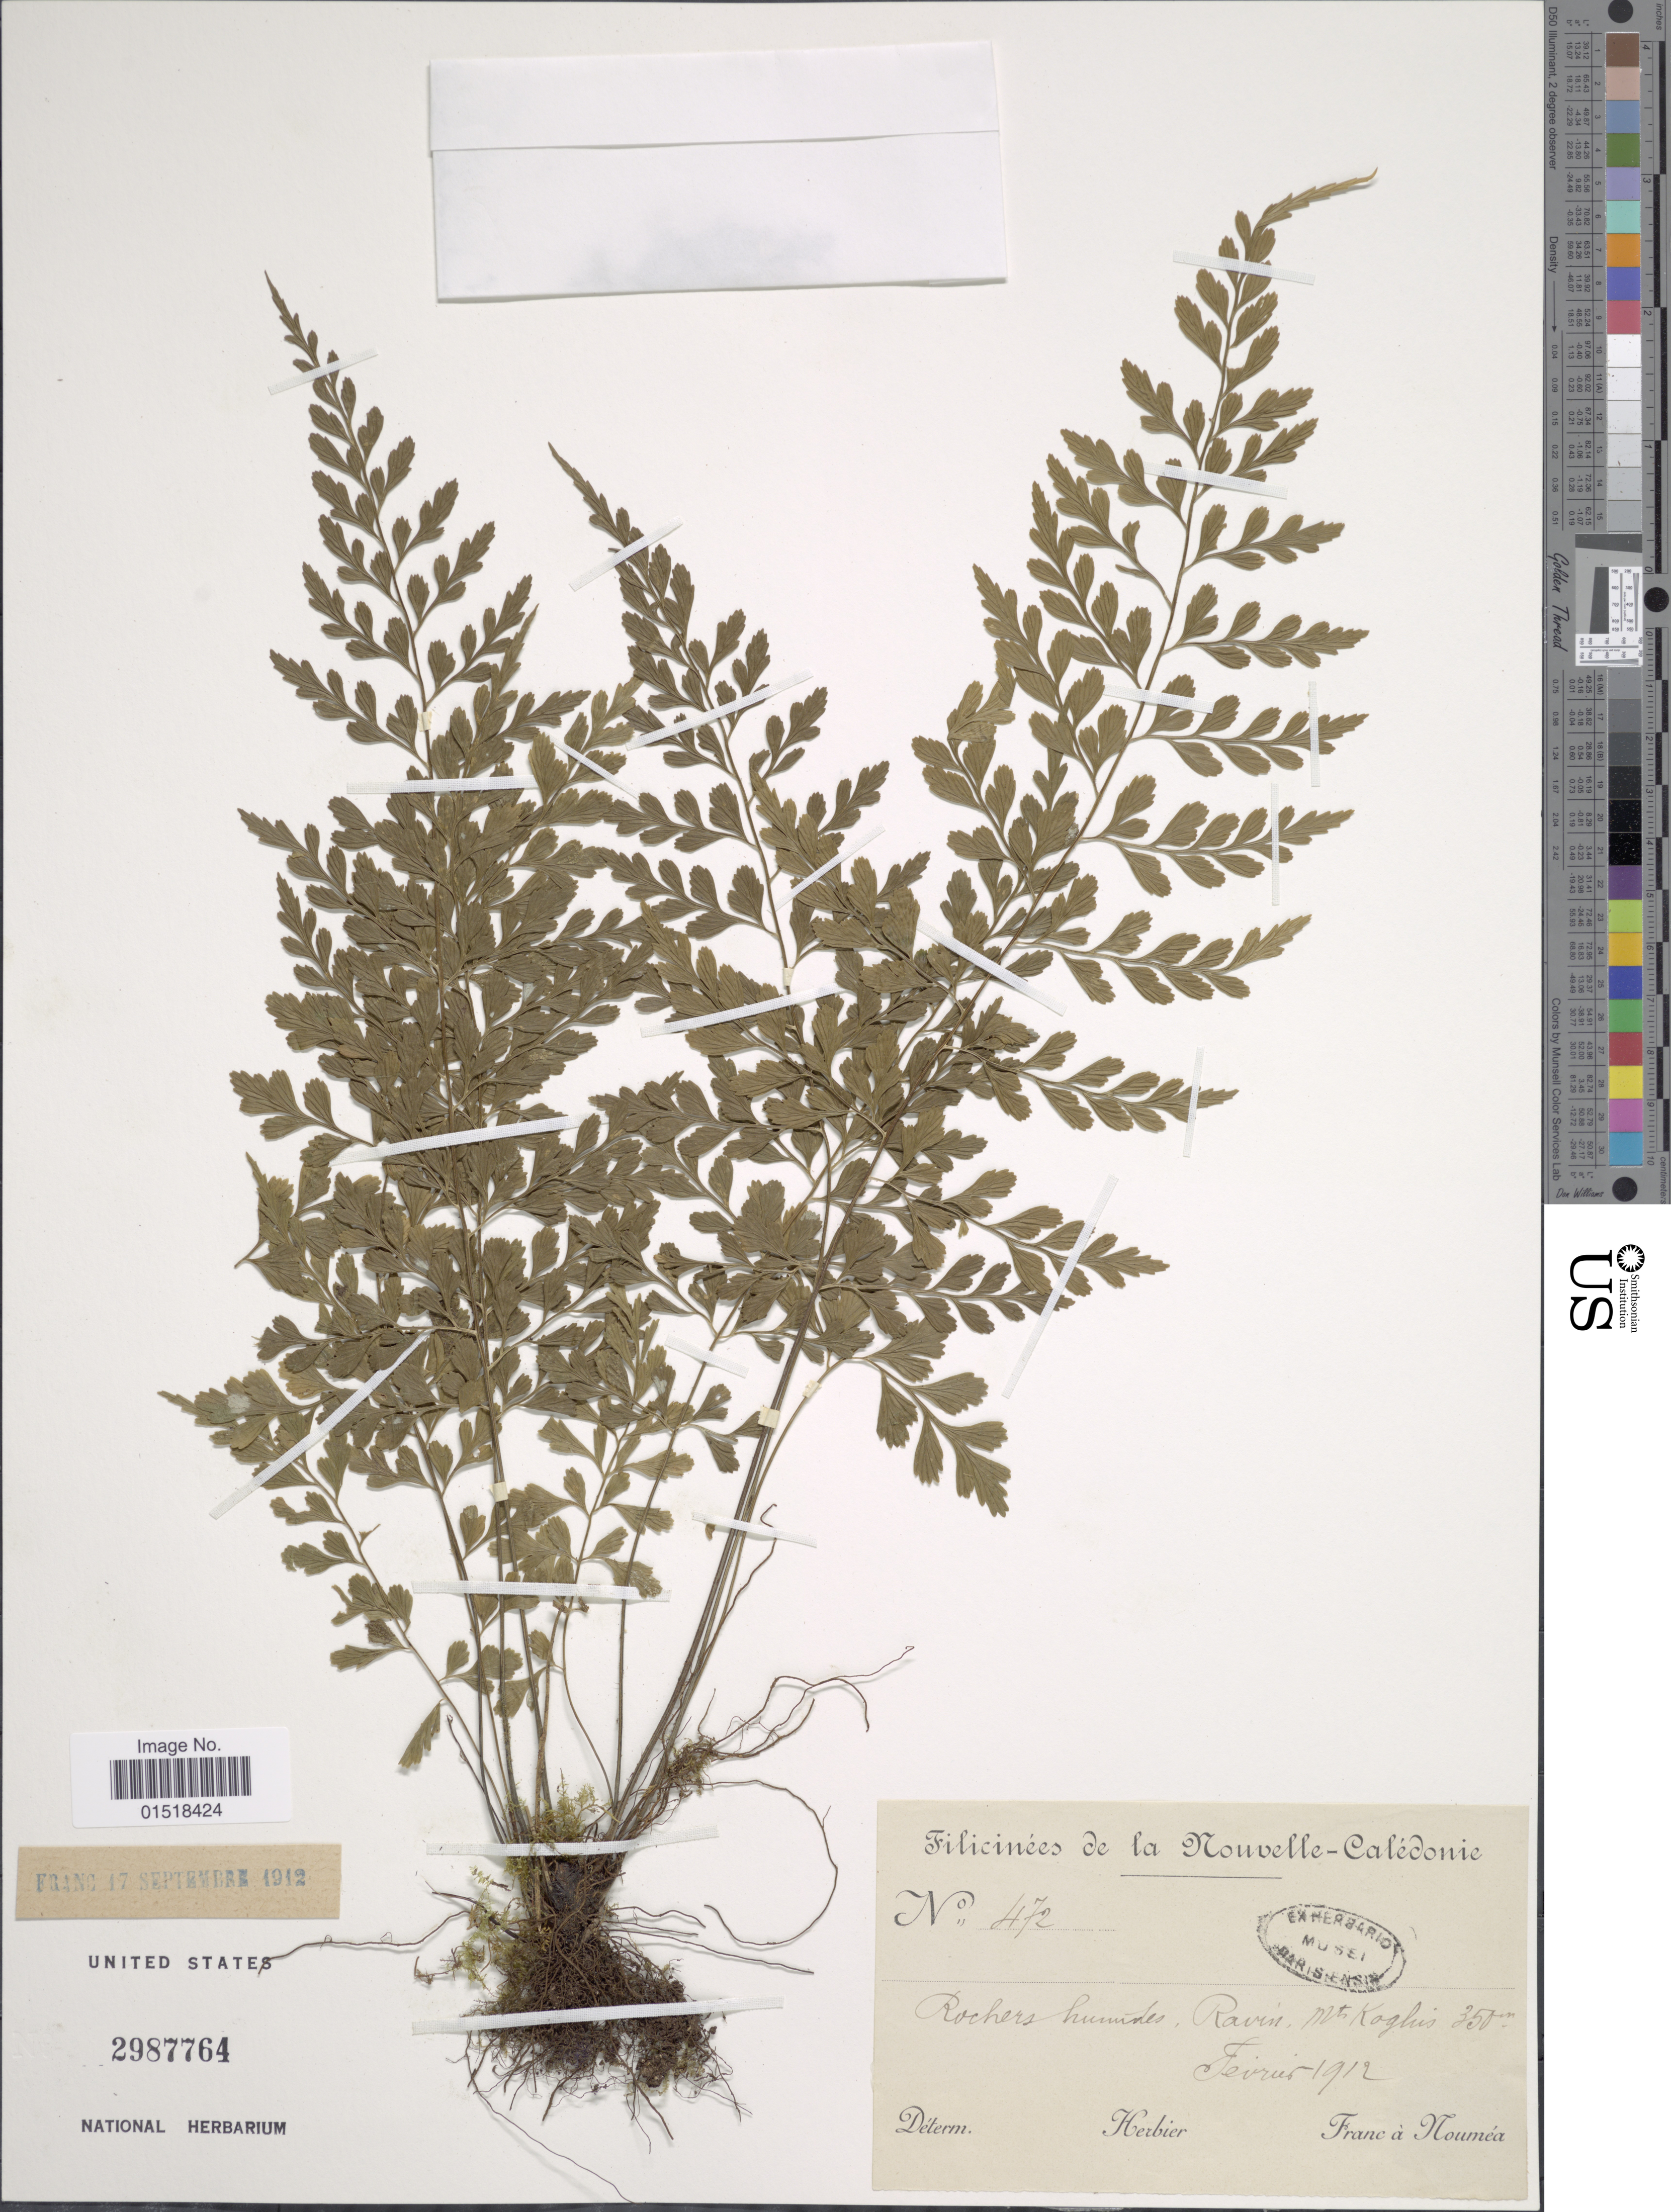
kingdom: Plantae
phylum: Tracheophyta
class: Polypodiopsida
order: Polypodiales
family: Aspleniaceae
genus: Asplenium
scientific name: Asplenium sp.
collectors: Franc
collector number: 472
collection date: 1912-02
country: New Caledonia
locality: Rochers humides Ravin Mts. Koghis.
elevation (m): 350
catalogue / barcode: US 2987764